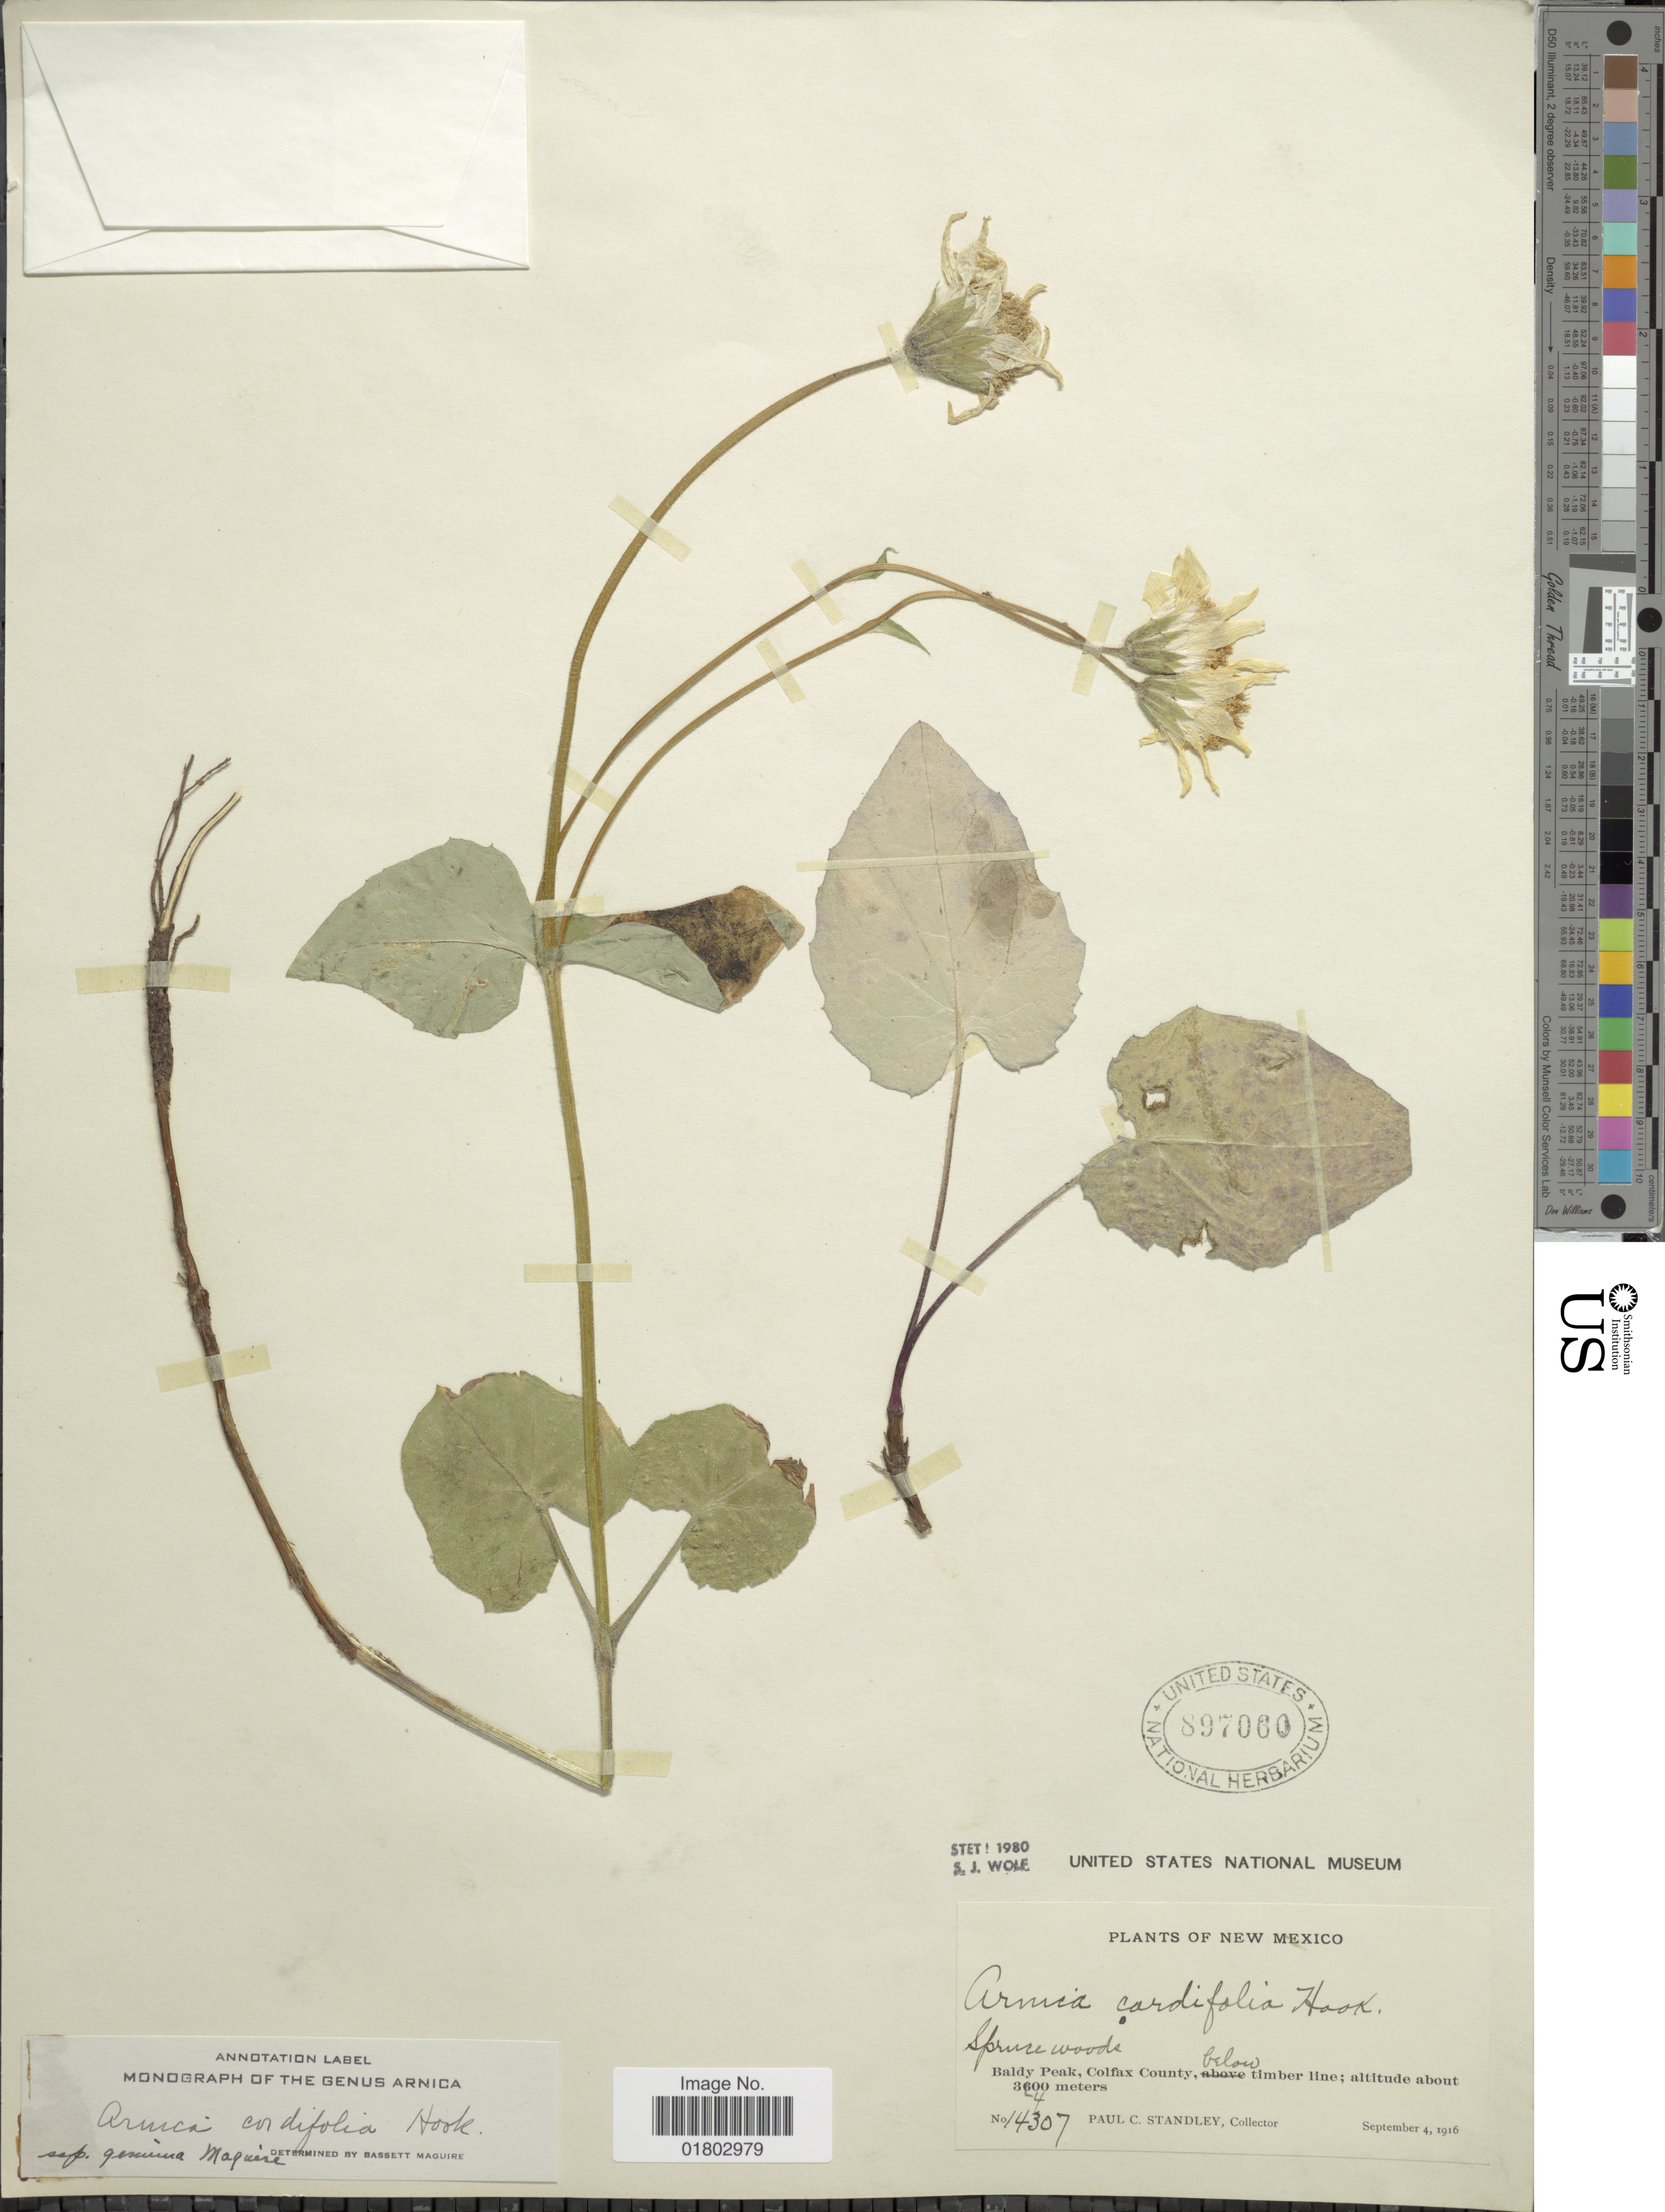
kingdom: Plantae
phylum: Tracheophyta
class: Magnoliopsida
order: Asterales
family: Asteraceae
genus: Arnica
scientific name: Arnica cordifolia subsp. genuina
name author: Maguire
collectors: P. C. Standley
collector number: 14307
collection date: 1916-09-04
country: United States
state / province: New Mexico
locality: Spruce woods, Baldy Peak, Colfax County, below timberline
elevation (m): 3400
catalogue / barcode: US 897060